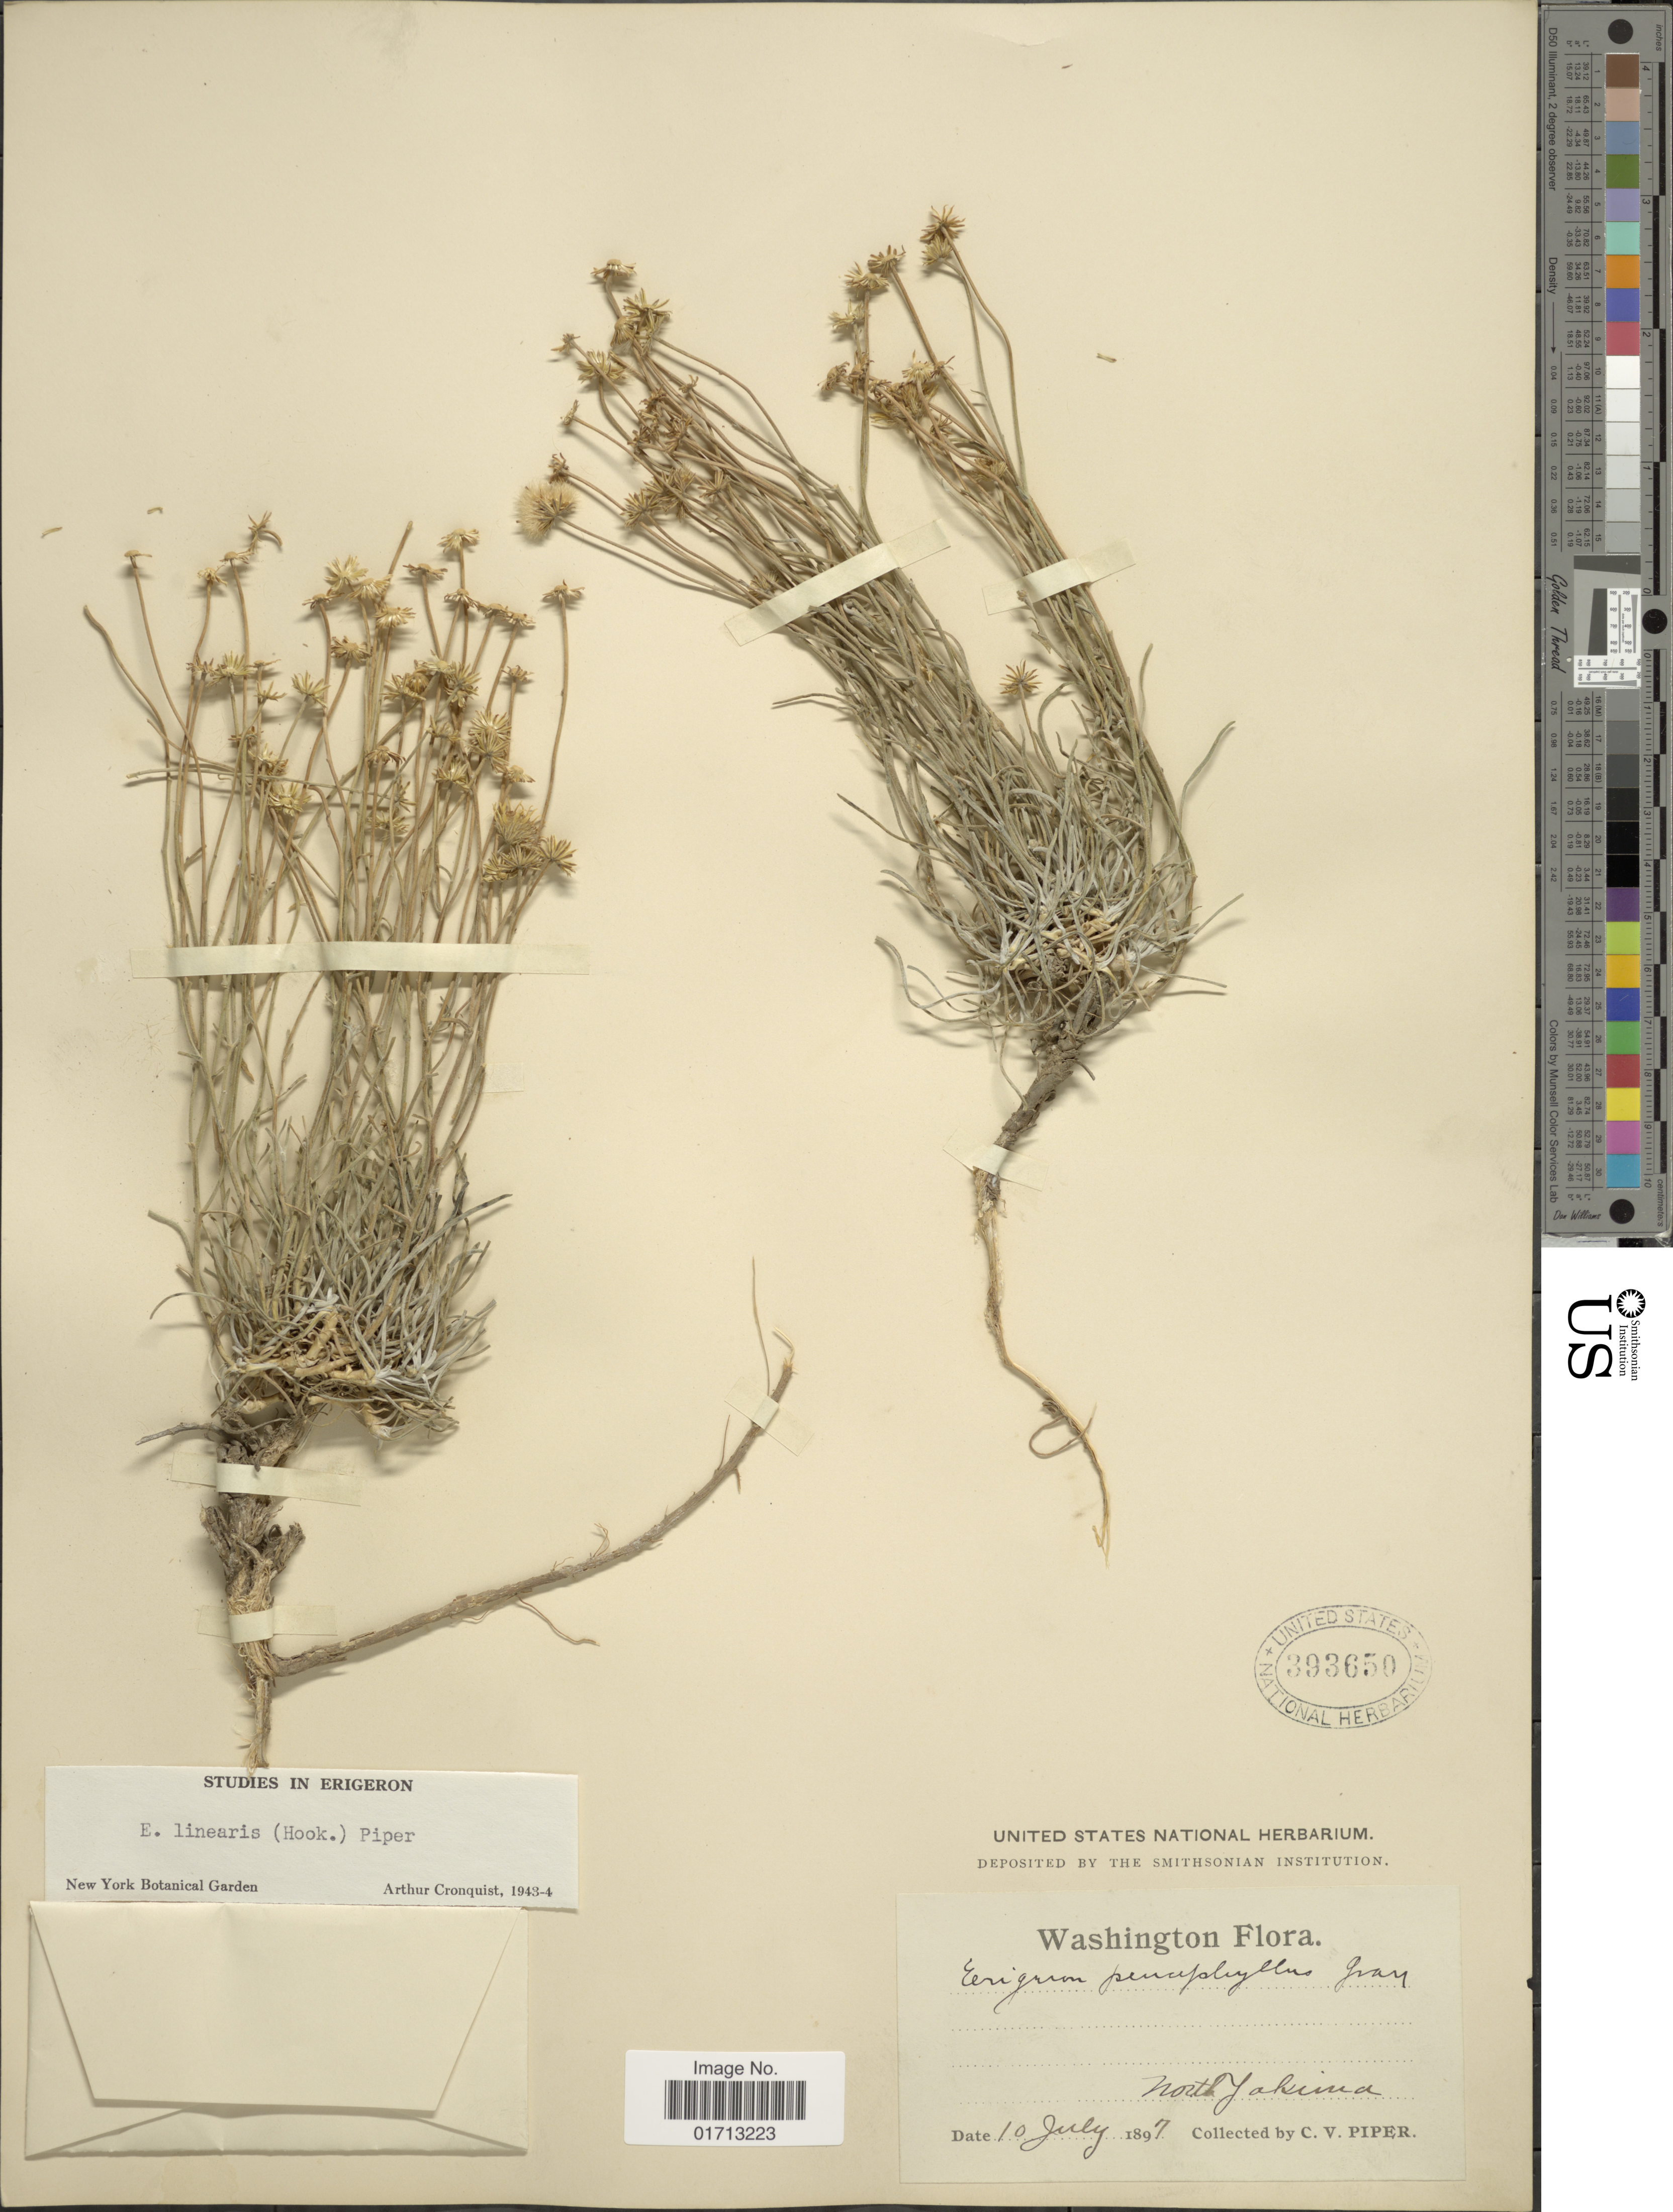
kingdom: Plantae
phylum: Tracheophyta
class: Magnoliopsida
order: Asterales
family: Asteraceae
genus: Erigeron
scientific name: Erigeron linearis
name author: (Hook.) Piper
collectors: C. V. Piper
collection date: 1897-07-10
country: United States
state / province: Washington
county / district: Yakima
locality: North Yakima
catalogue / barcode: US 393659